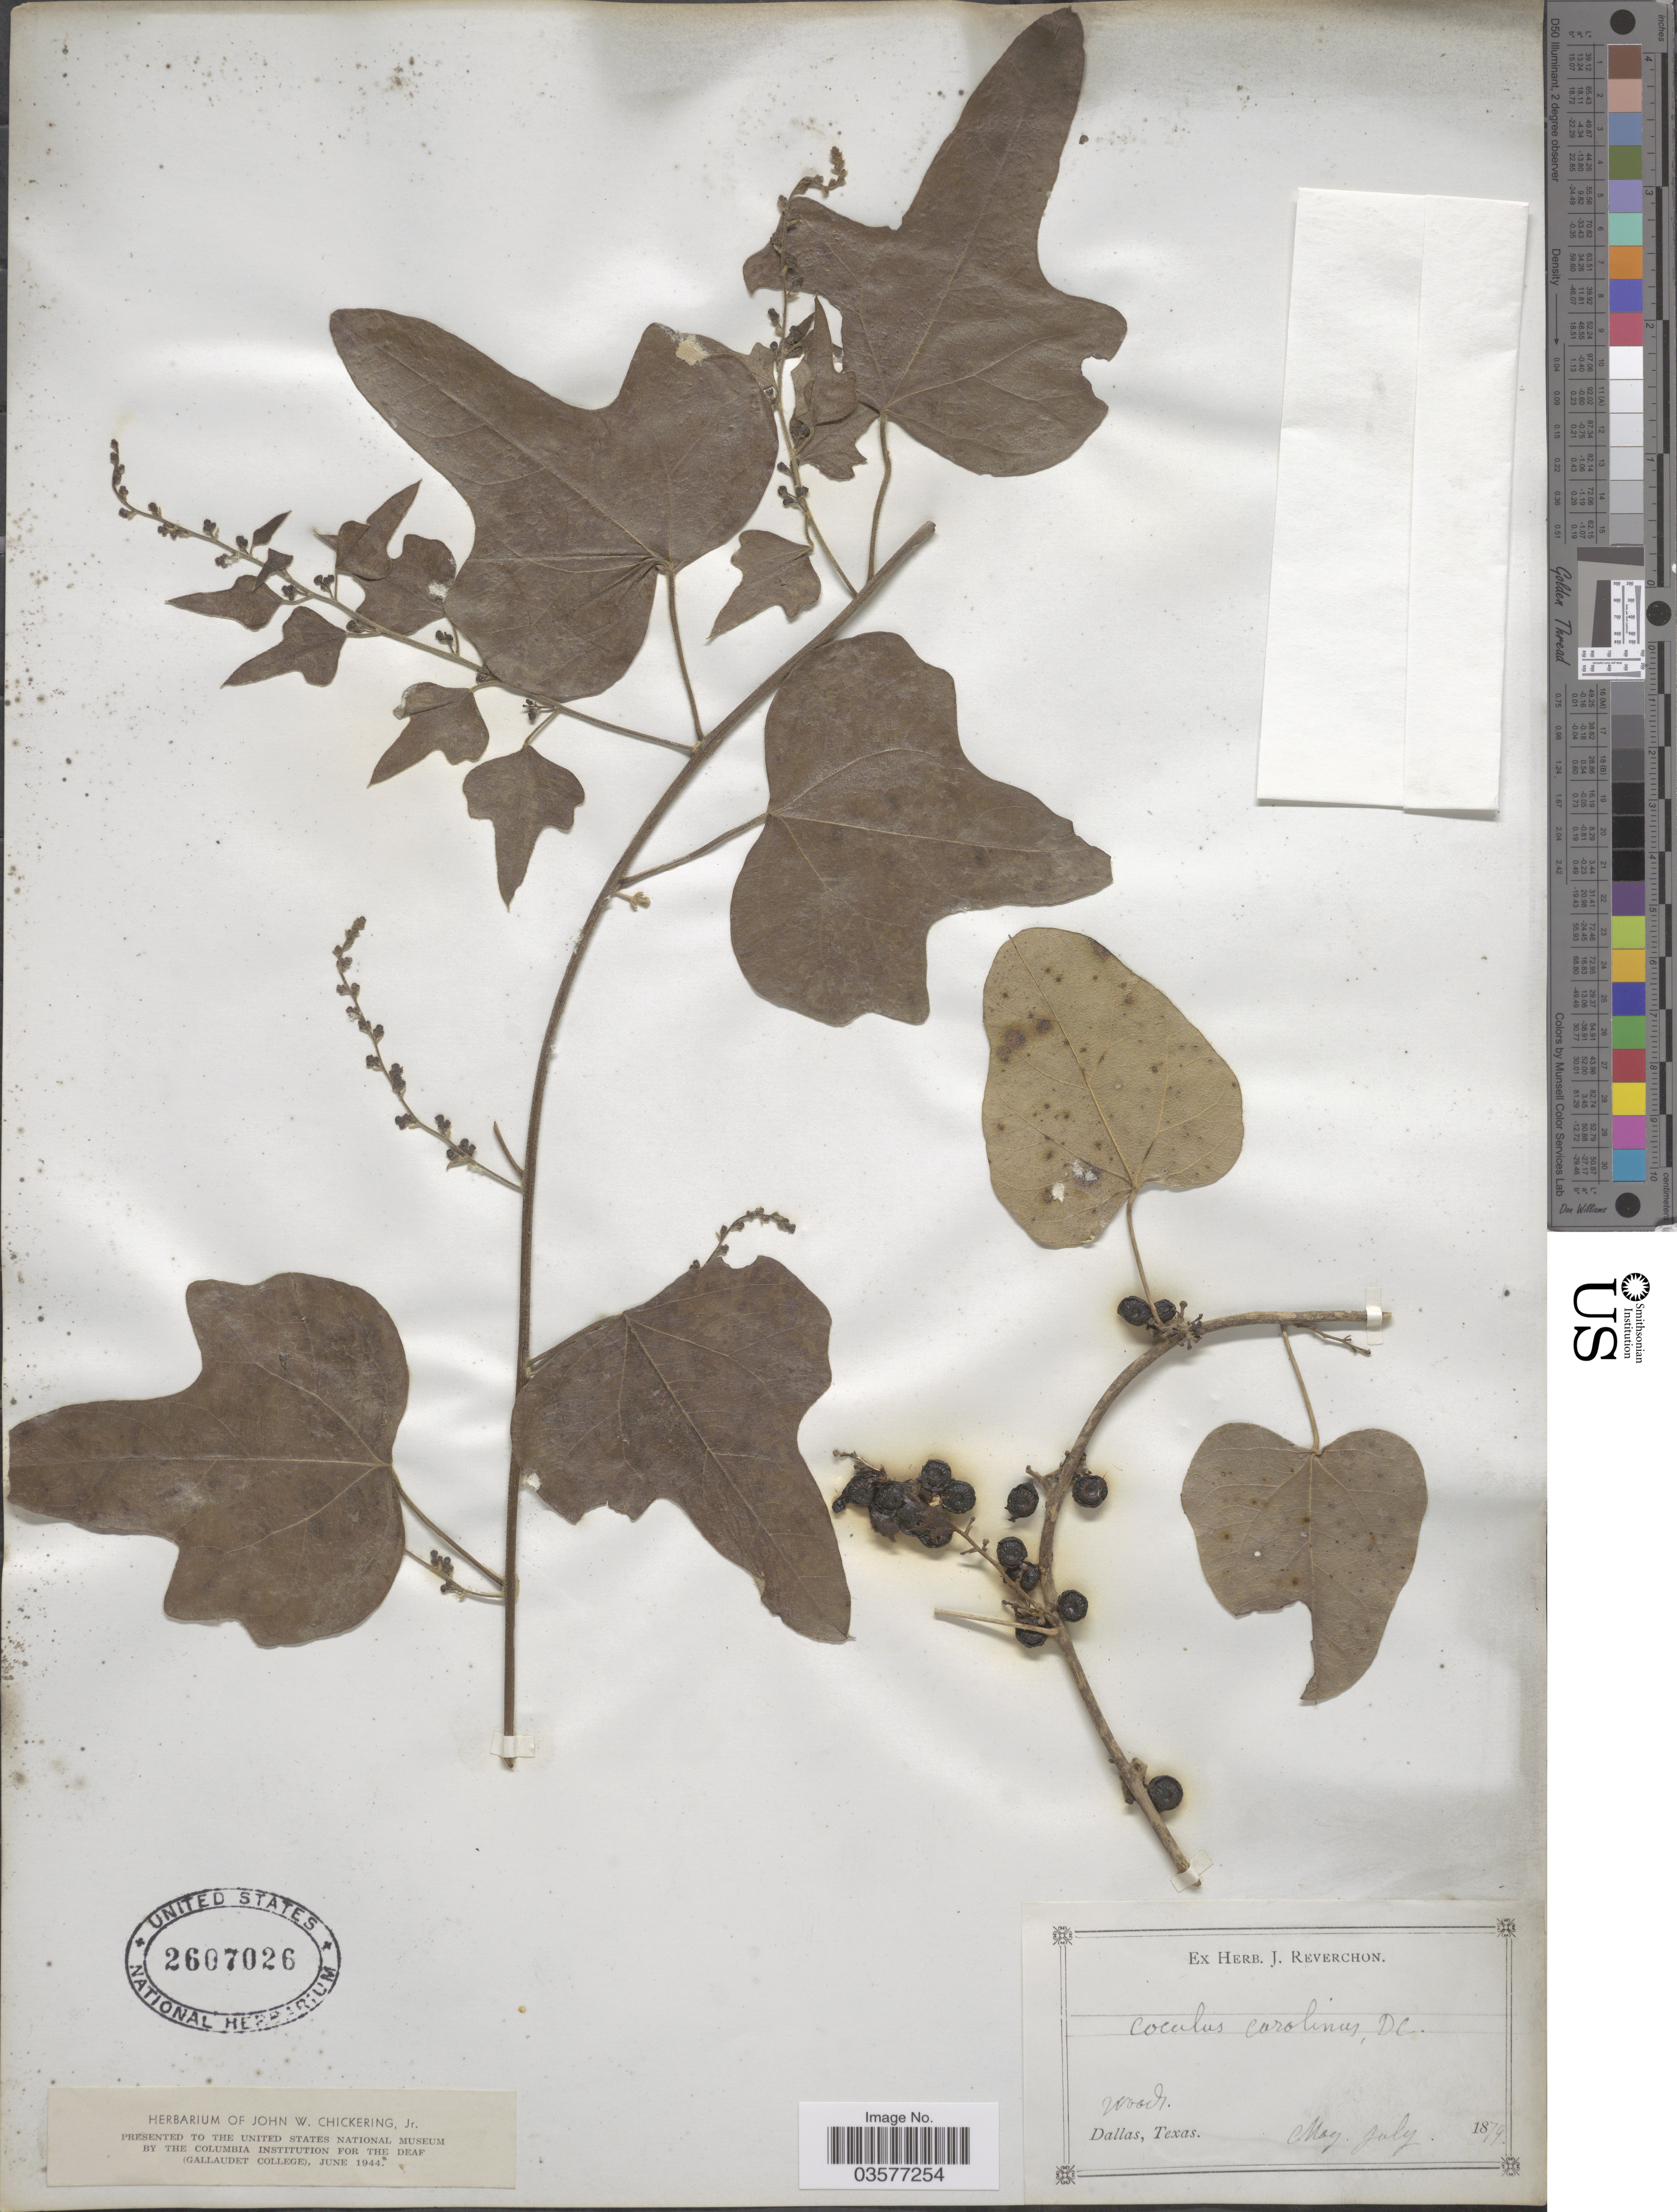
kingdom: Plantae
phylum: Tracheophyta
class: Magnoliopsida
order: Ranunculales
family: Menispermaceae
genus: Cocculus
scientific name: Cocculus carolinus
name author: (L.) DC.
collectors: ex herb. J. Reverchon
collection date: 1879-05/1879-07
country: United States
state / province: Texas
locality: Dallas.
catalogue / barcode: US 2607026